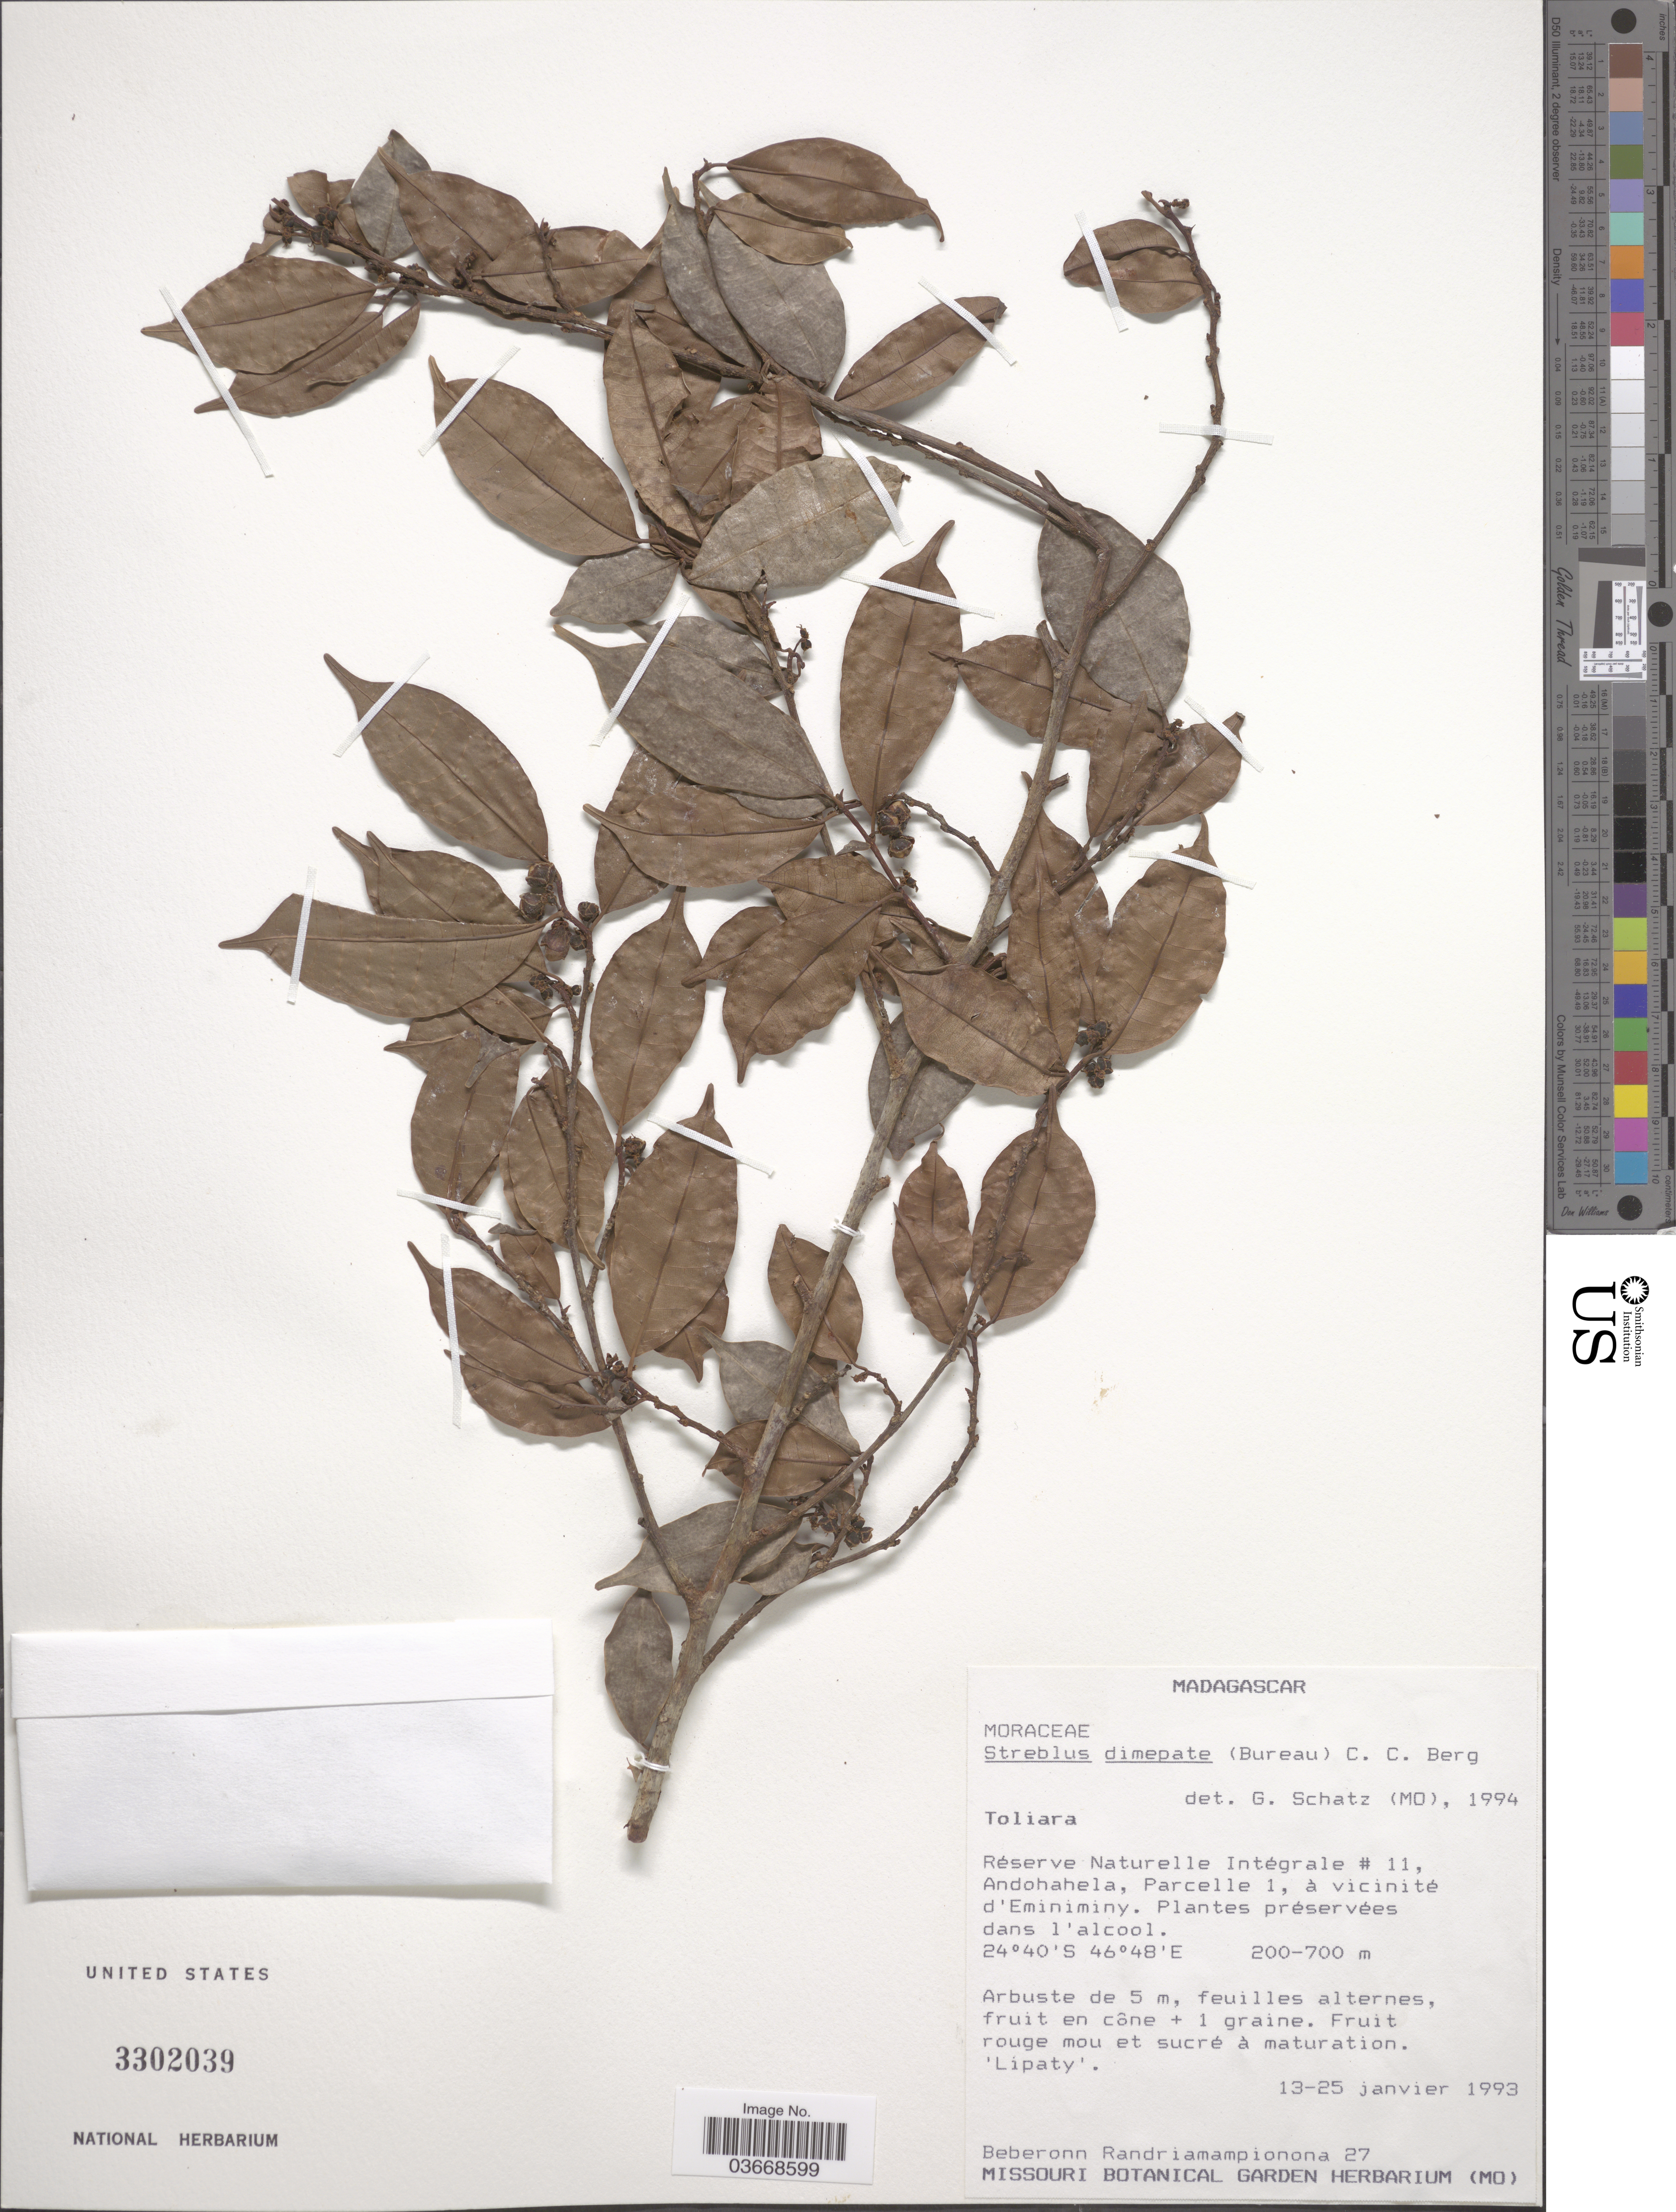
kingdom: Plantae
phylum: Tracheophyta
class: Magnoliopsida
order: Rosales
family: Moraceae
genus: Ampalis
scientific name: Ampalis dimepate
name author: (Bureau) E. M. Gardner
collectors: B. Randriamampionona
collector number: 27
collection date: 1993-01-13/1993-01-25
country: Madagascar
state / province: Anosy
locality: Réserve Naturelle Intégrale #11, Andohahela, Parcelle 1, à vicinité d'Eminiminy.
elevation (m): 200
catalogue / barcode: US 3302039